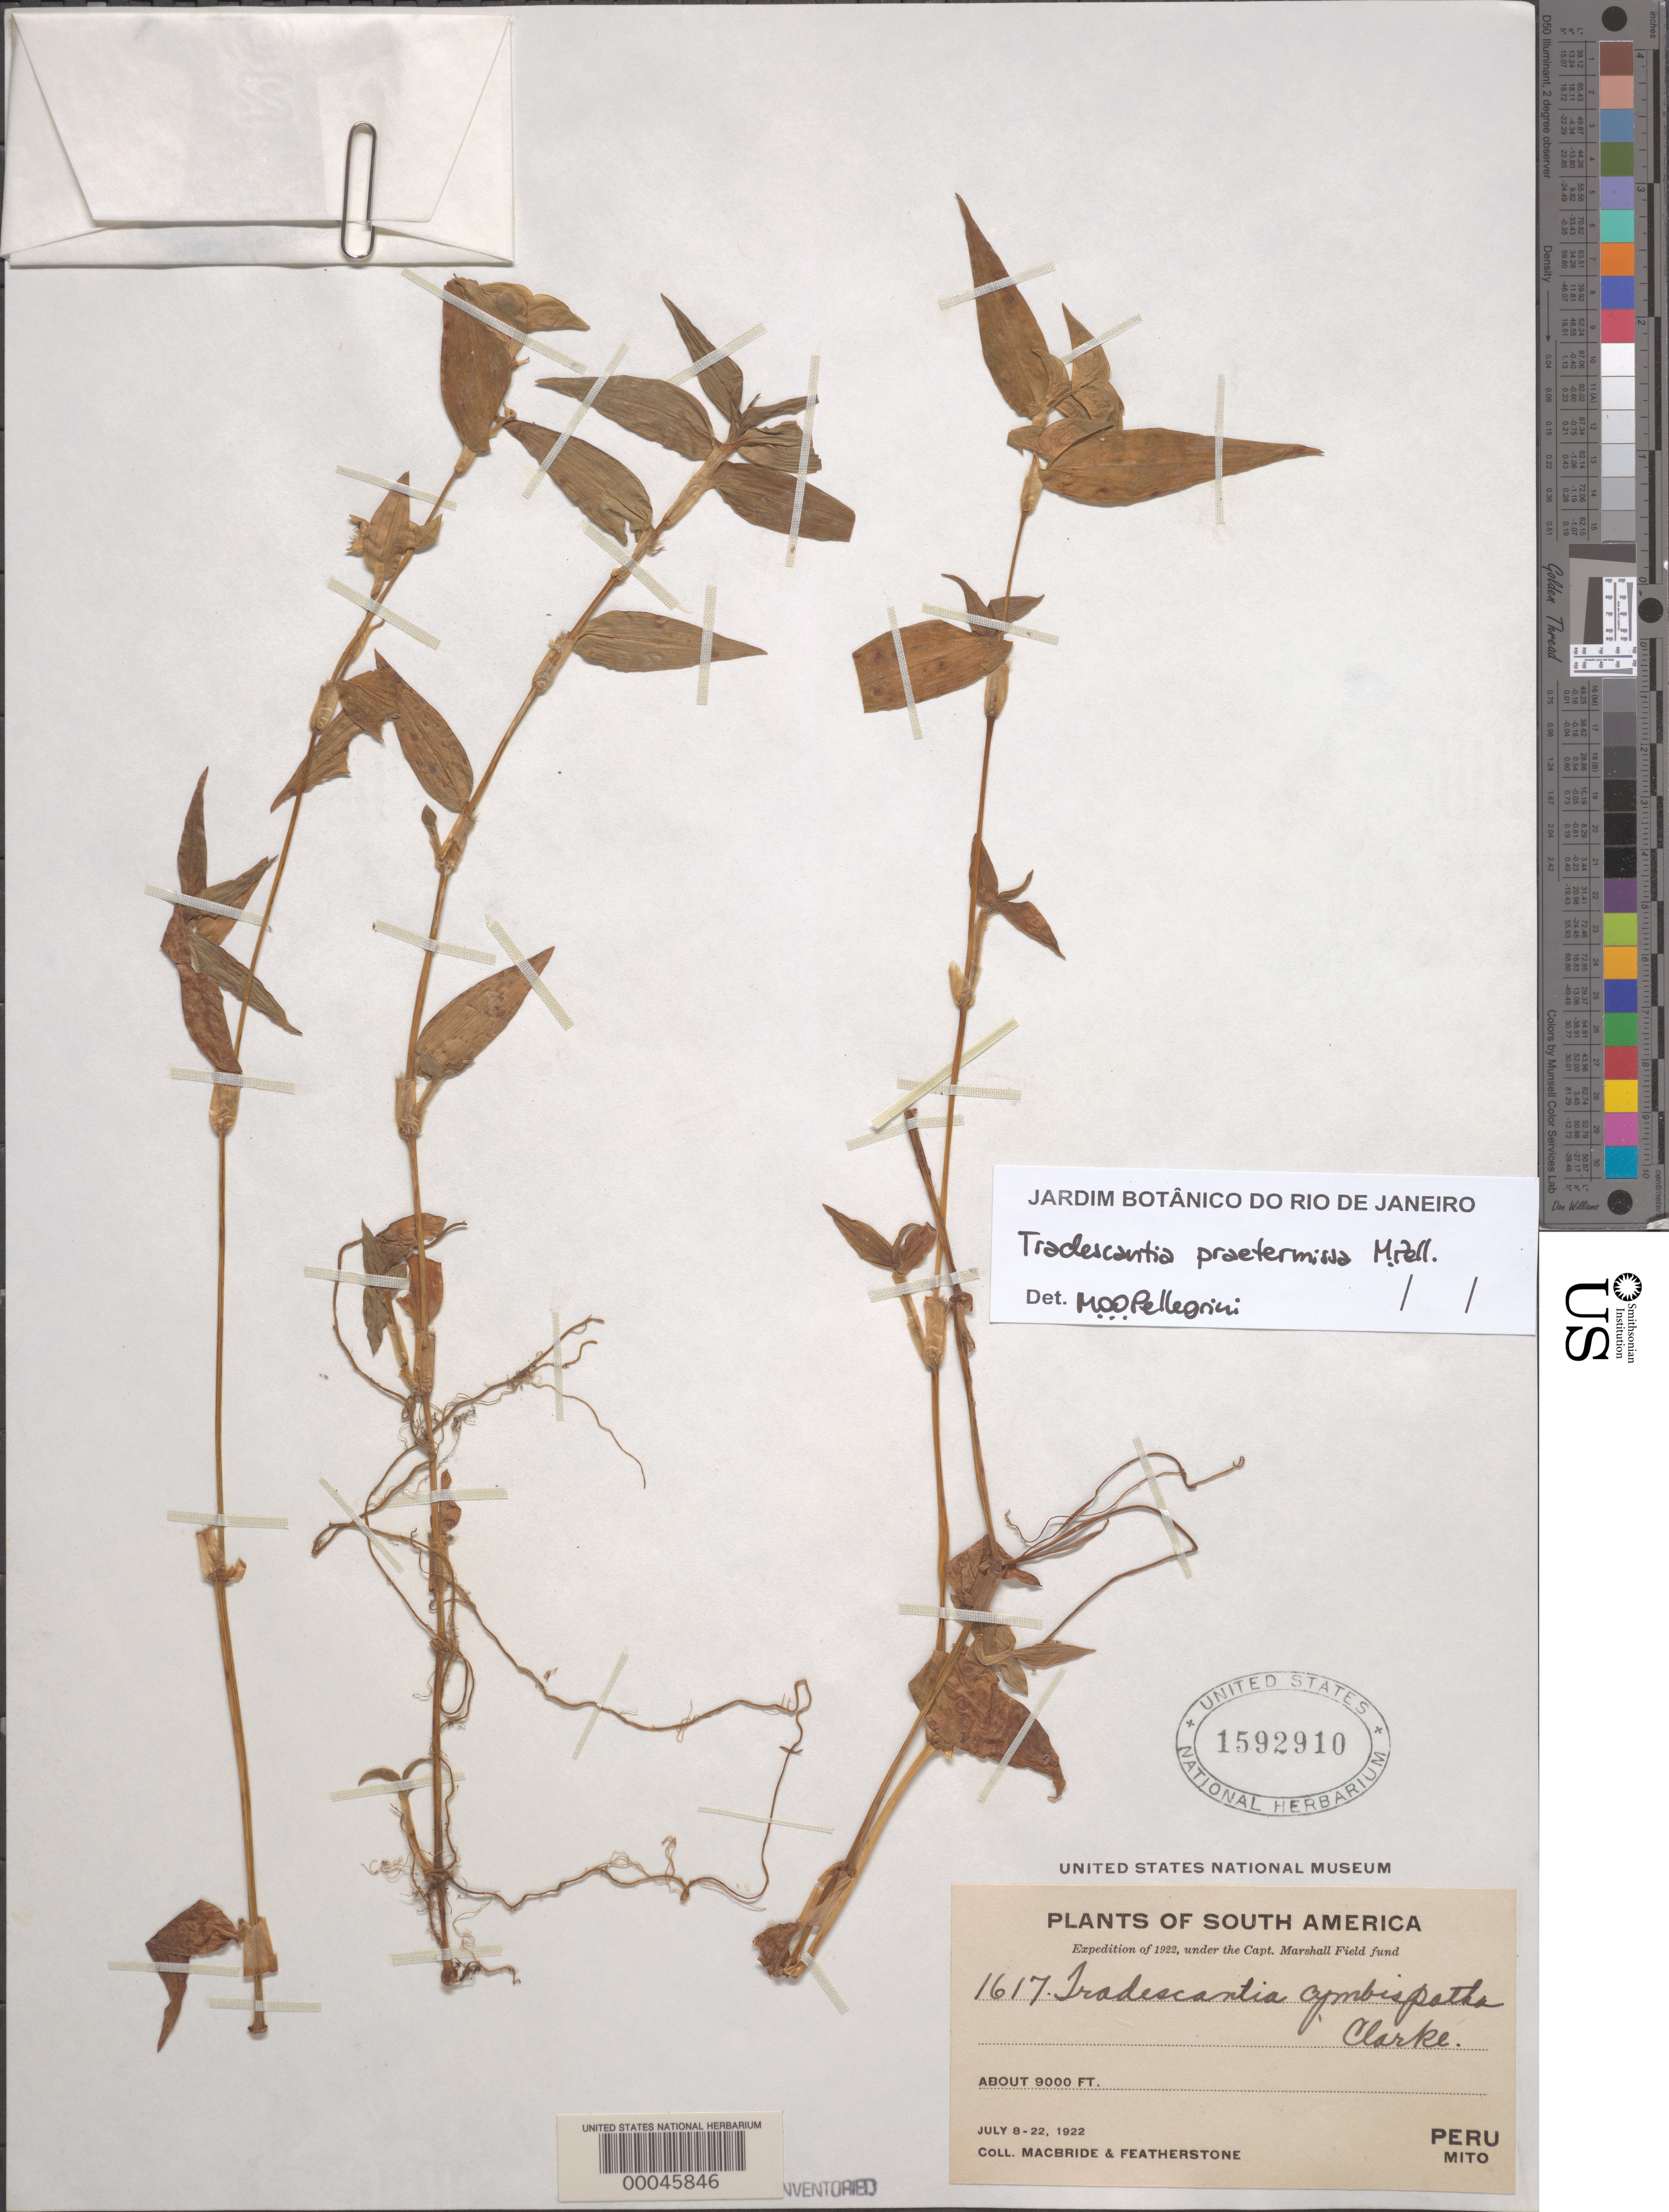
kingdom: Plantae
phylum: Tracheophyta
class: Liliopsida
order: Commelinales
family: Commelinaceae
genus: Tradescantia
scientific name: Tradescantia praetermissa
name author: M. Pell.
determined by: Pellegrini, M. O. de Oliveira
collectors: J. F. Macbride & W. Featherstone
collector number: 1617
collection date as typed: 08 Jul 1922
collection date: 1922-07-08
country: Peru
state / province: Huánuco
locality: Mito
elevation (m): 2745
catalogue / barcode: US 1592910